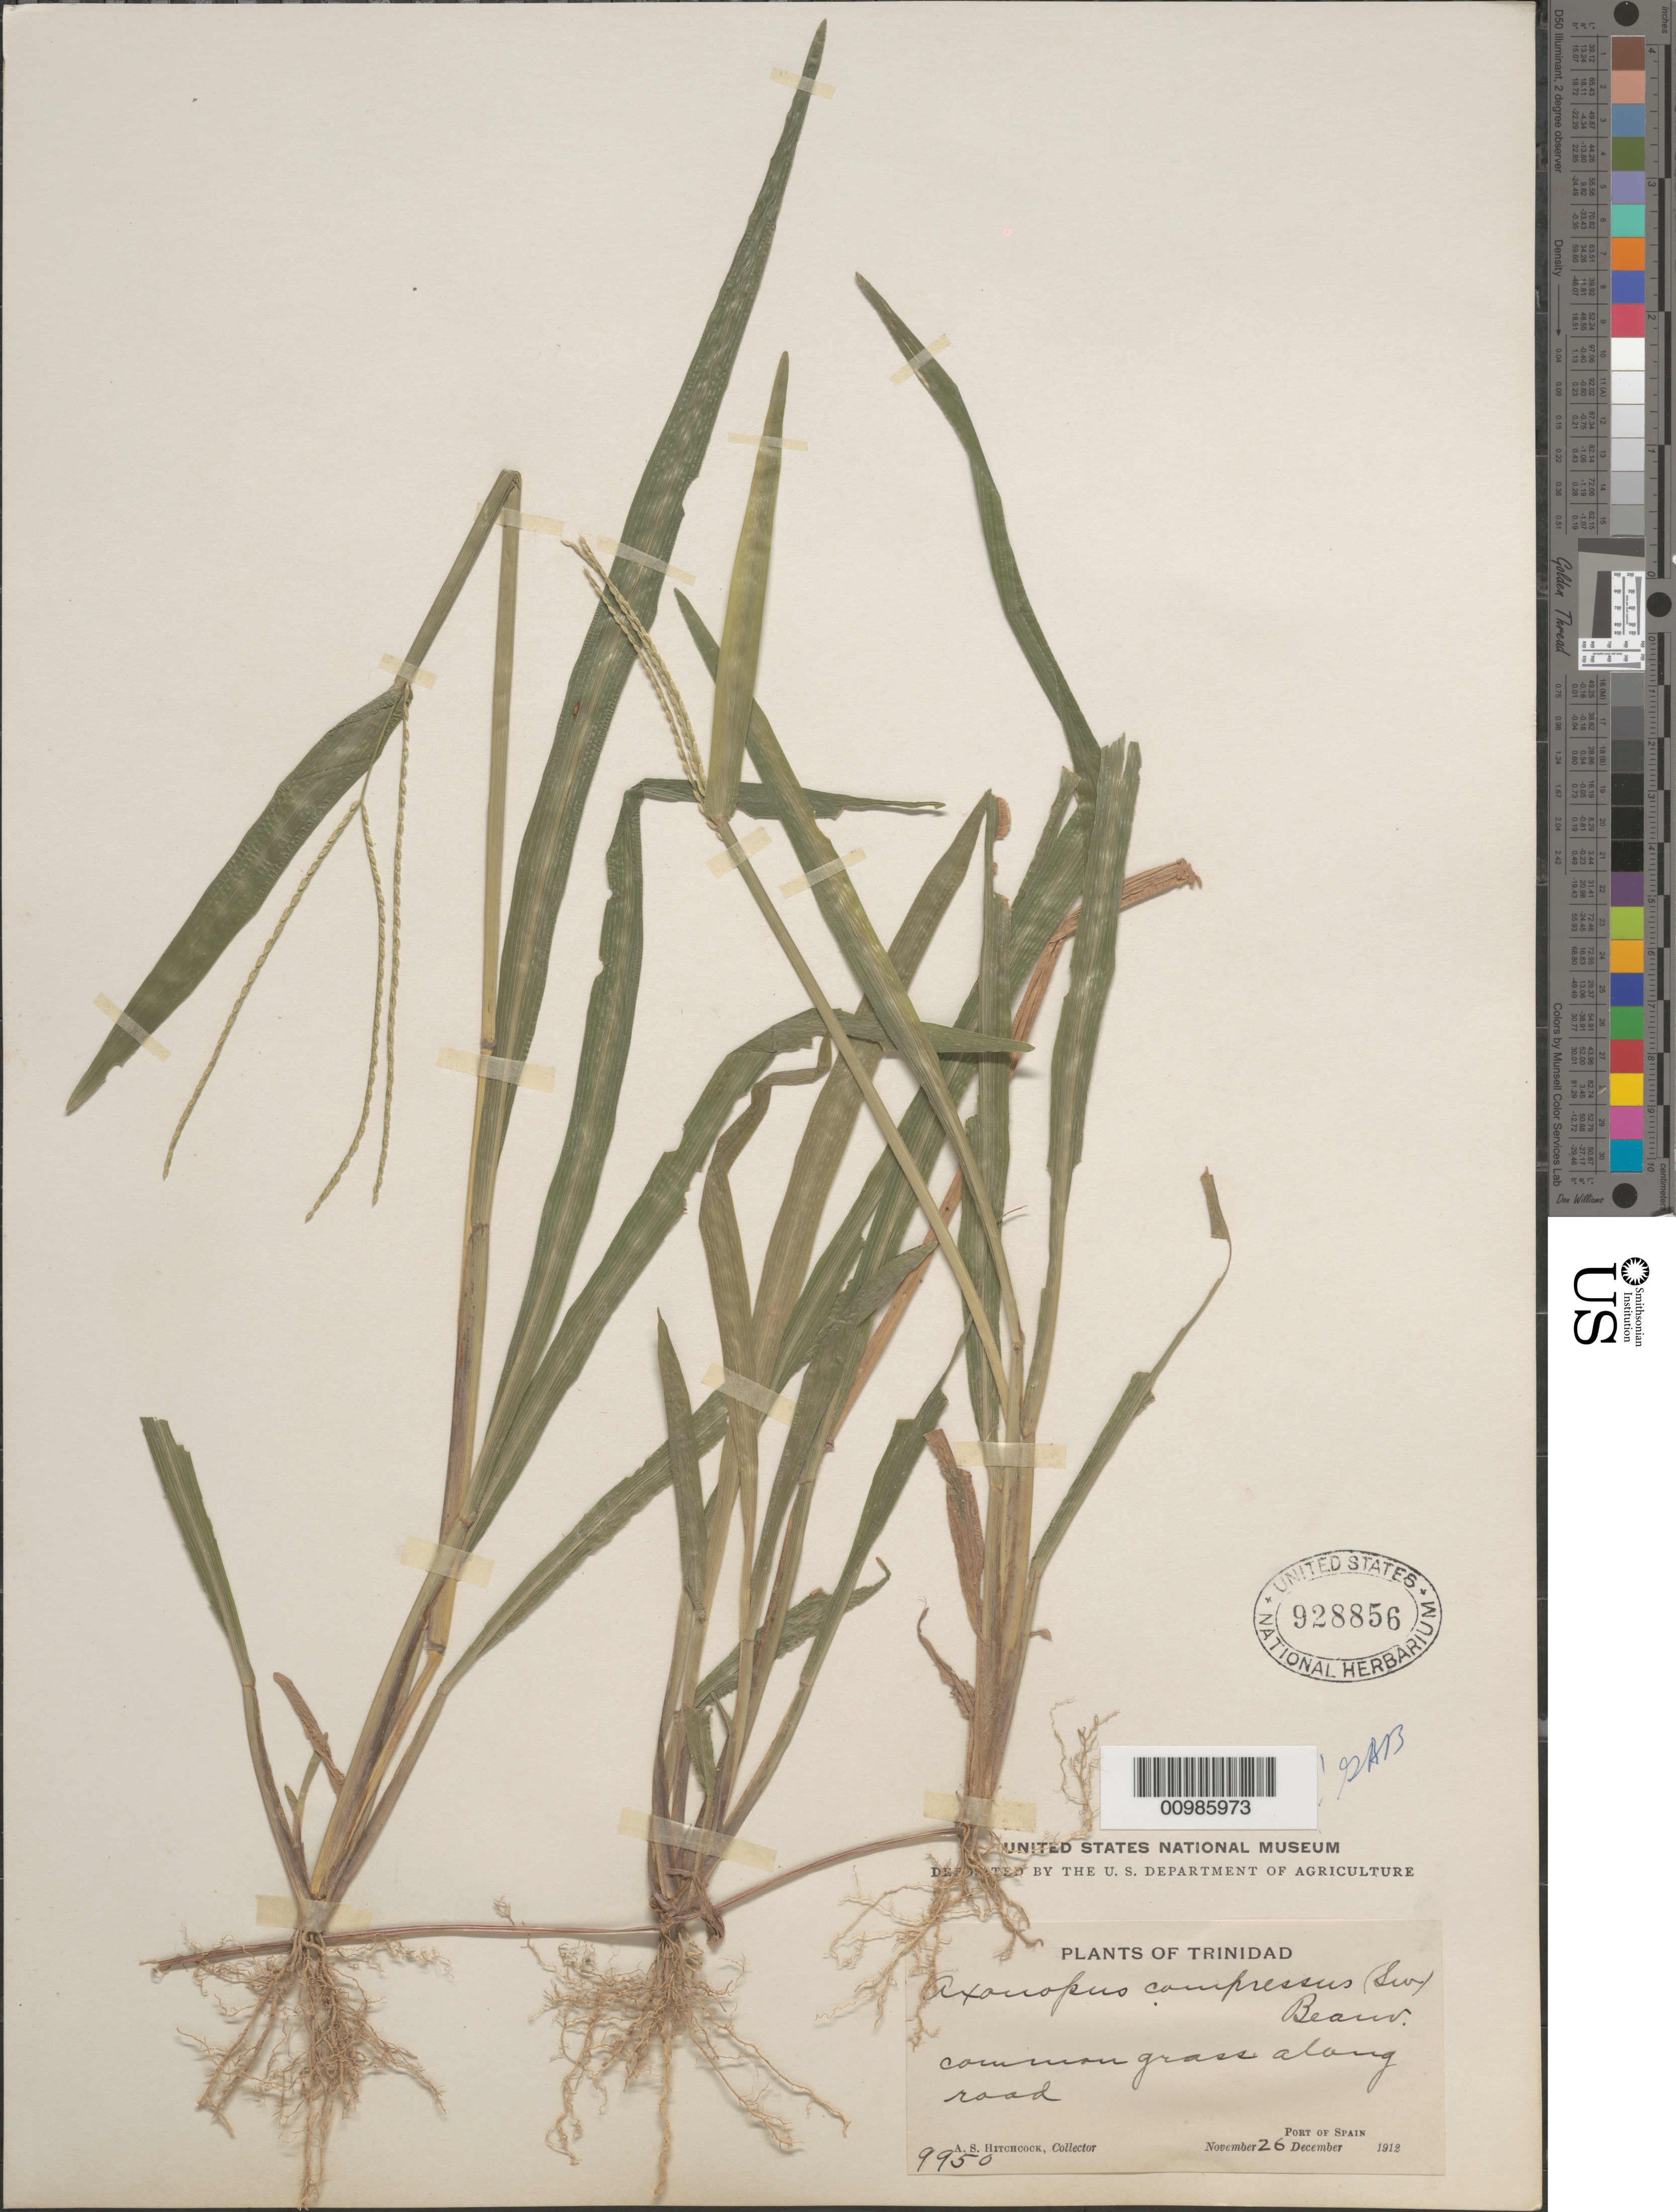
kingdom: Plantae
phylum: Tracheophyta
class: Liliopsida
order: Poales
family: Poaceae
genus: Axonopus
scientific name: Axonopus compressus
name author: (Sw.) P. Beauv.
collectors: A. S. Hitchcock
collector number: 9950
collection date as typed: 26 Nov 1912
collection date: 1912-11-26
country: Trinidad and Tobago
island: Trinidad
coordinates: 0 N, 0 E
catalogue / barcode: US 928856